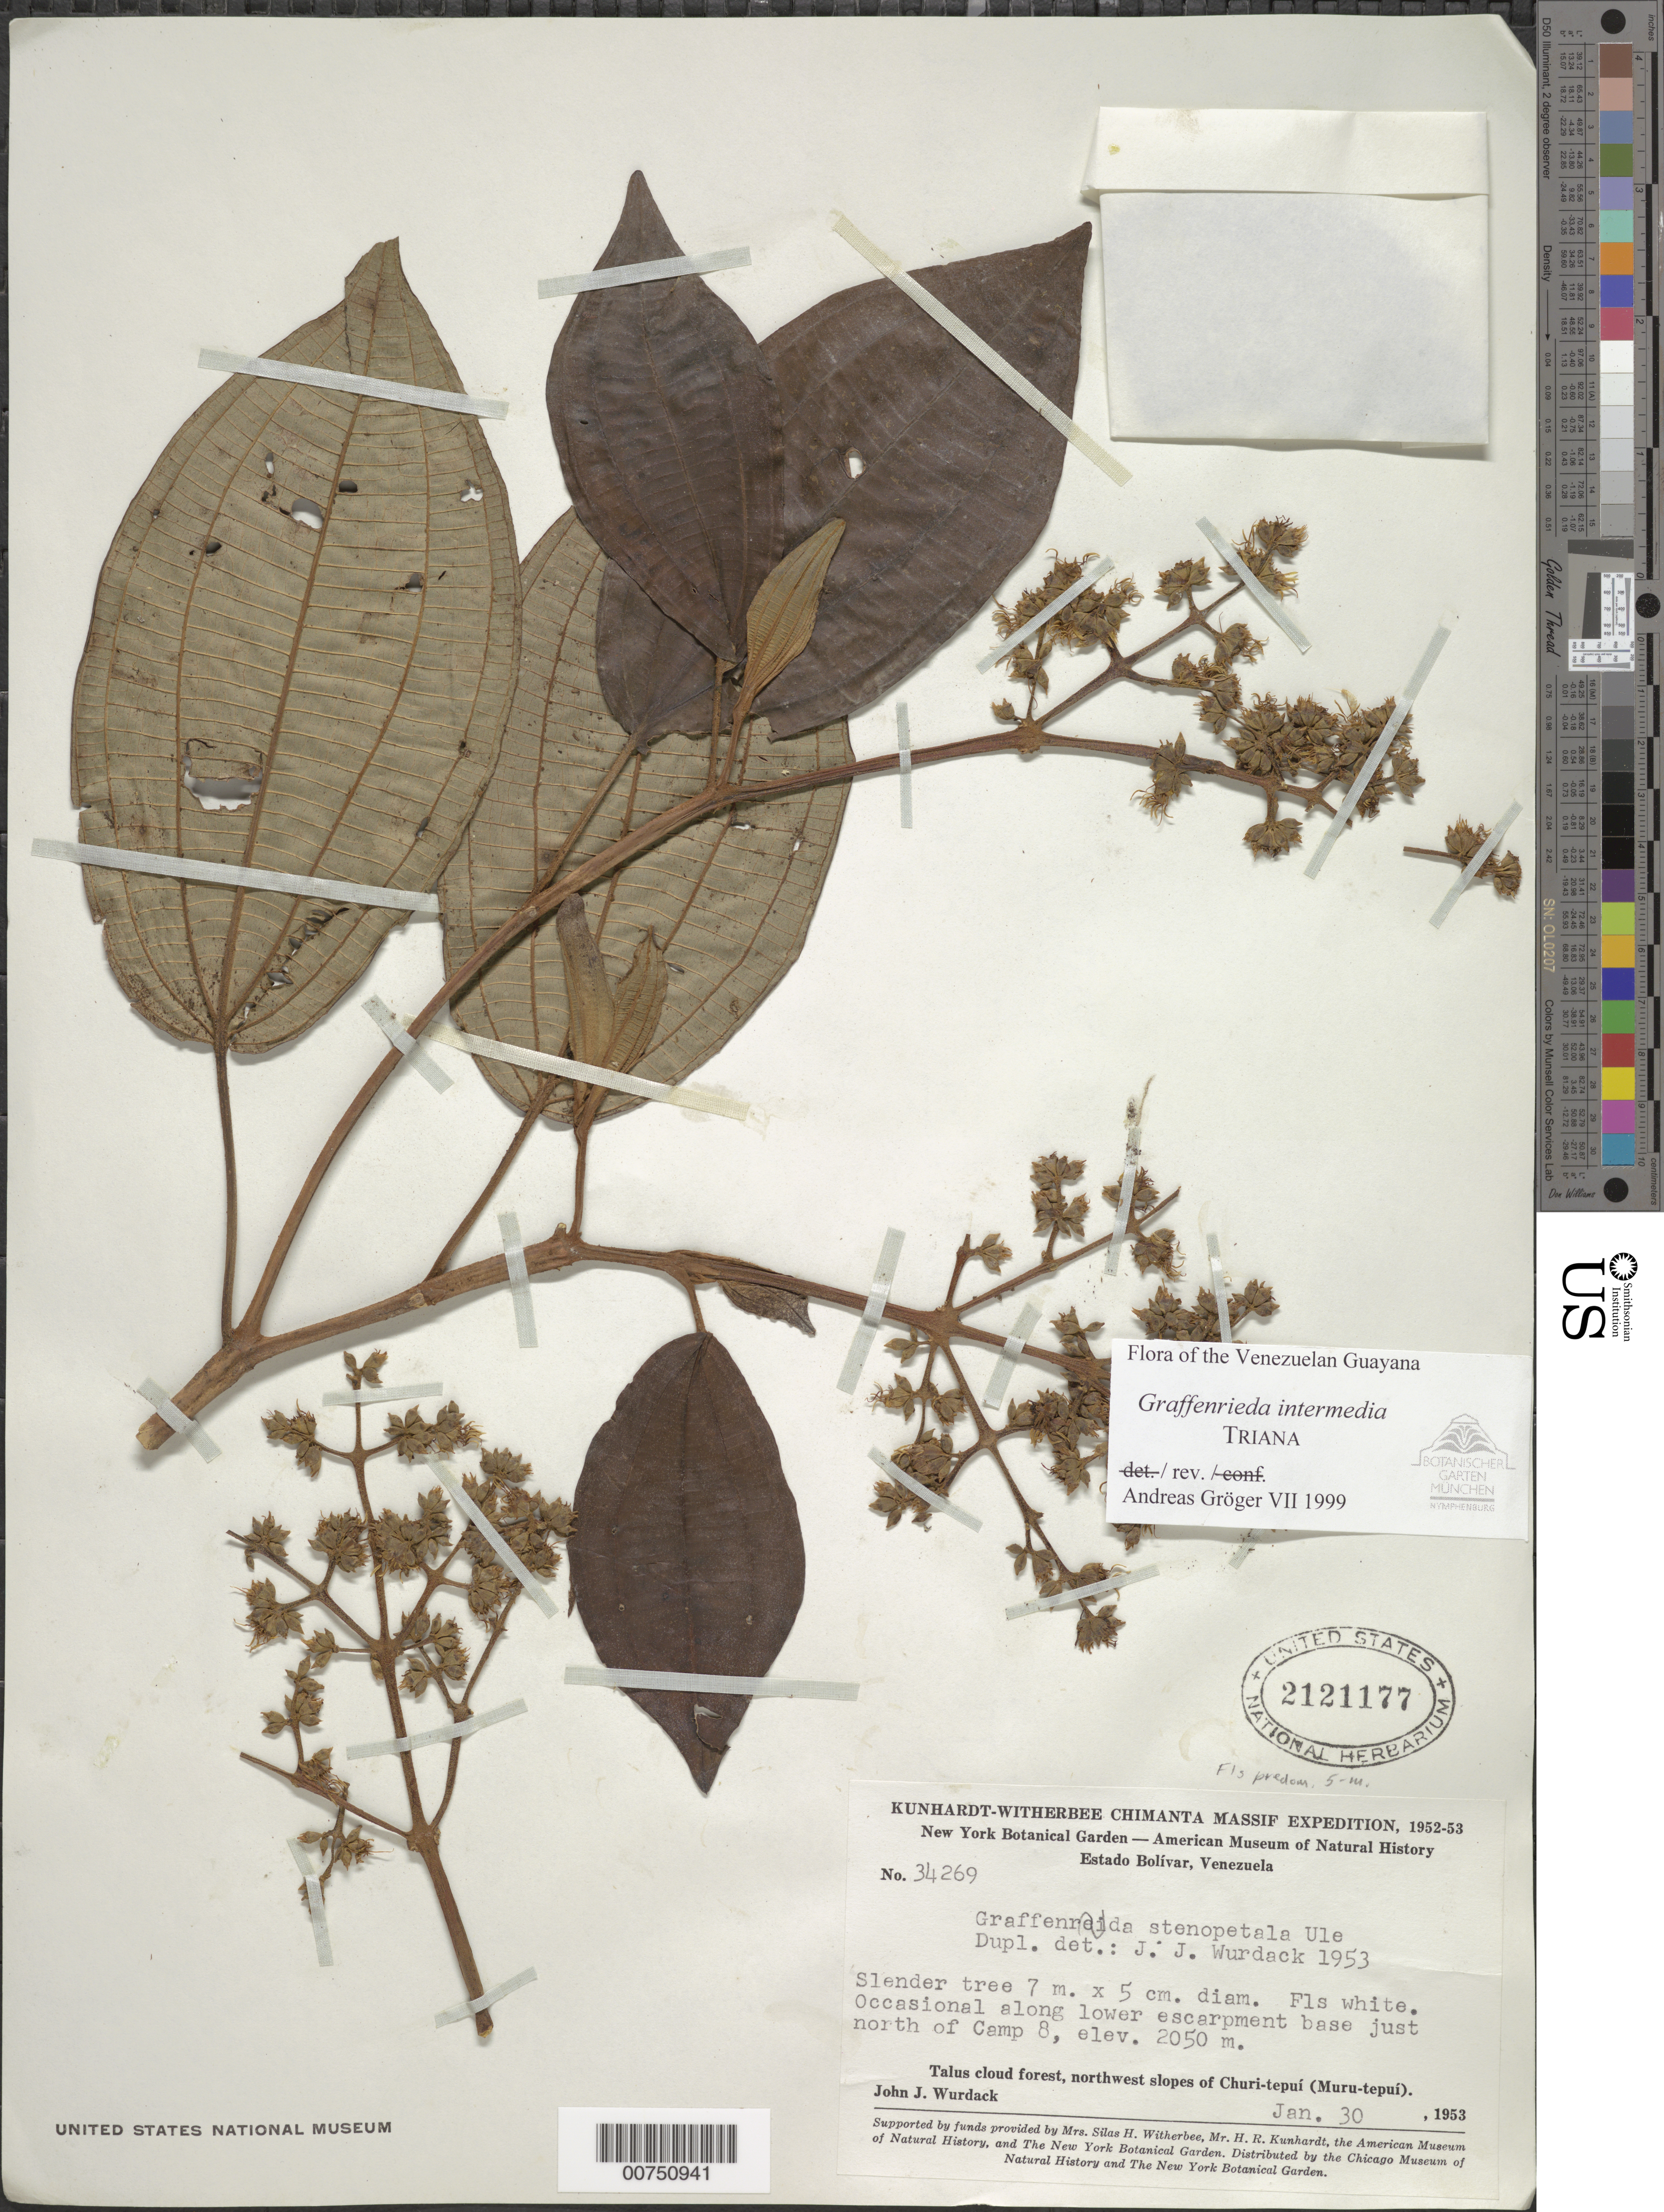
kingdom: Plantae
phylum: Tracheophyta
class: Magnoliopsida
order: Myrtales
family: Melastomataceae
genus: Graffenrieda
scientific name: Graffenrieda intermedia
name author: Triana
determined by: Gröger, A.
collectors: J. J. Wurdack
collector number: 34269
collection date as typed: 30-Jan-53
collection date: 1953-01-30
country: Venezuela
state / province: Bolívar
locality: Churi-tepuí (Muru-tepuí), 2 km N of Camp 8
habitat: Lower escarpment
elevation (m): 2050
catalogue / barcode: US 2121177